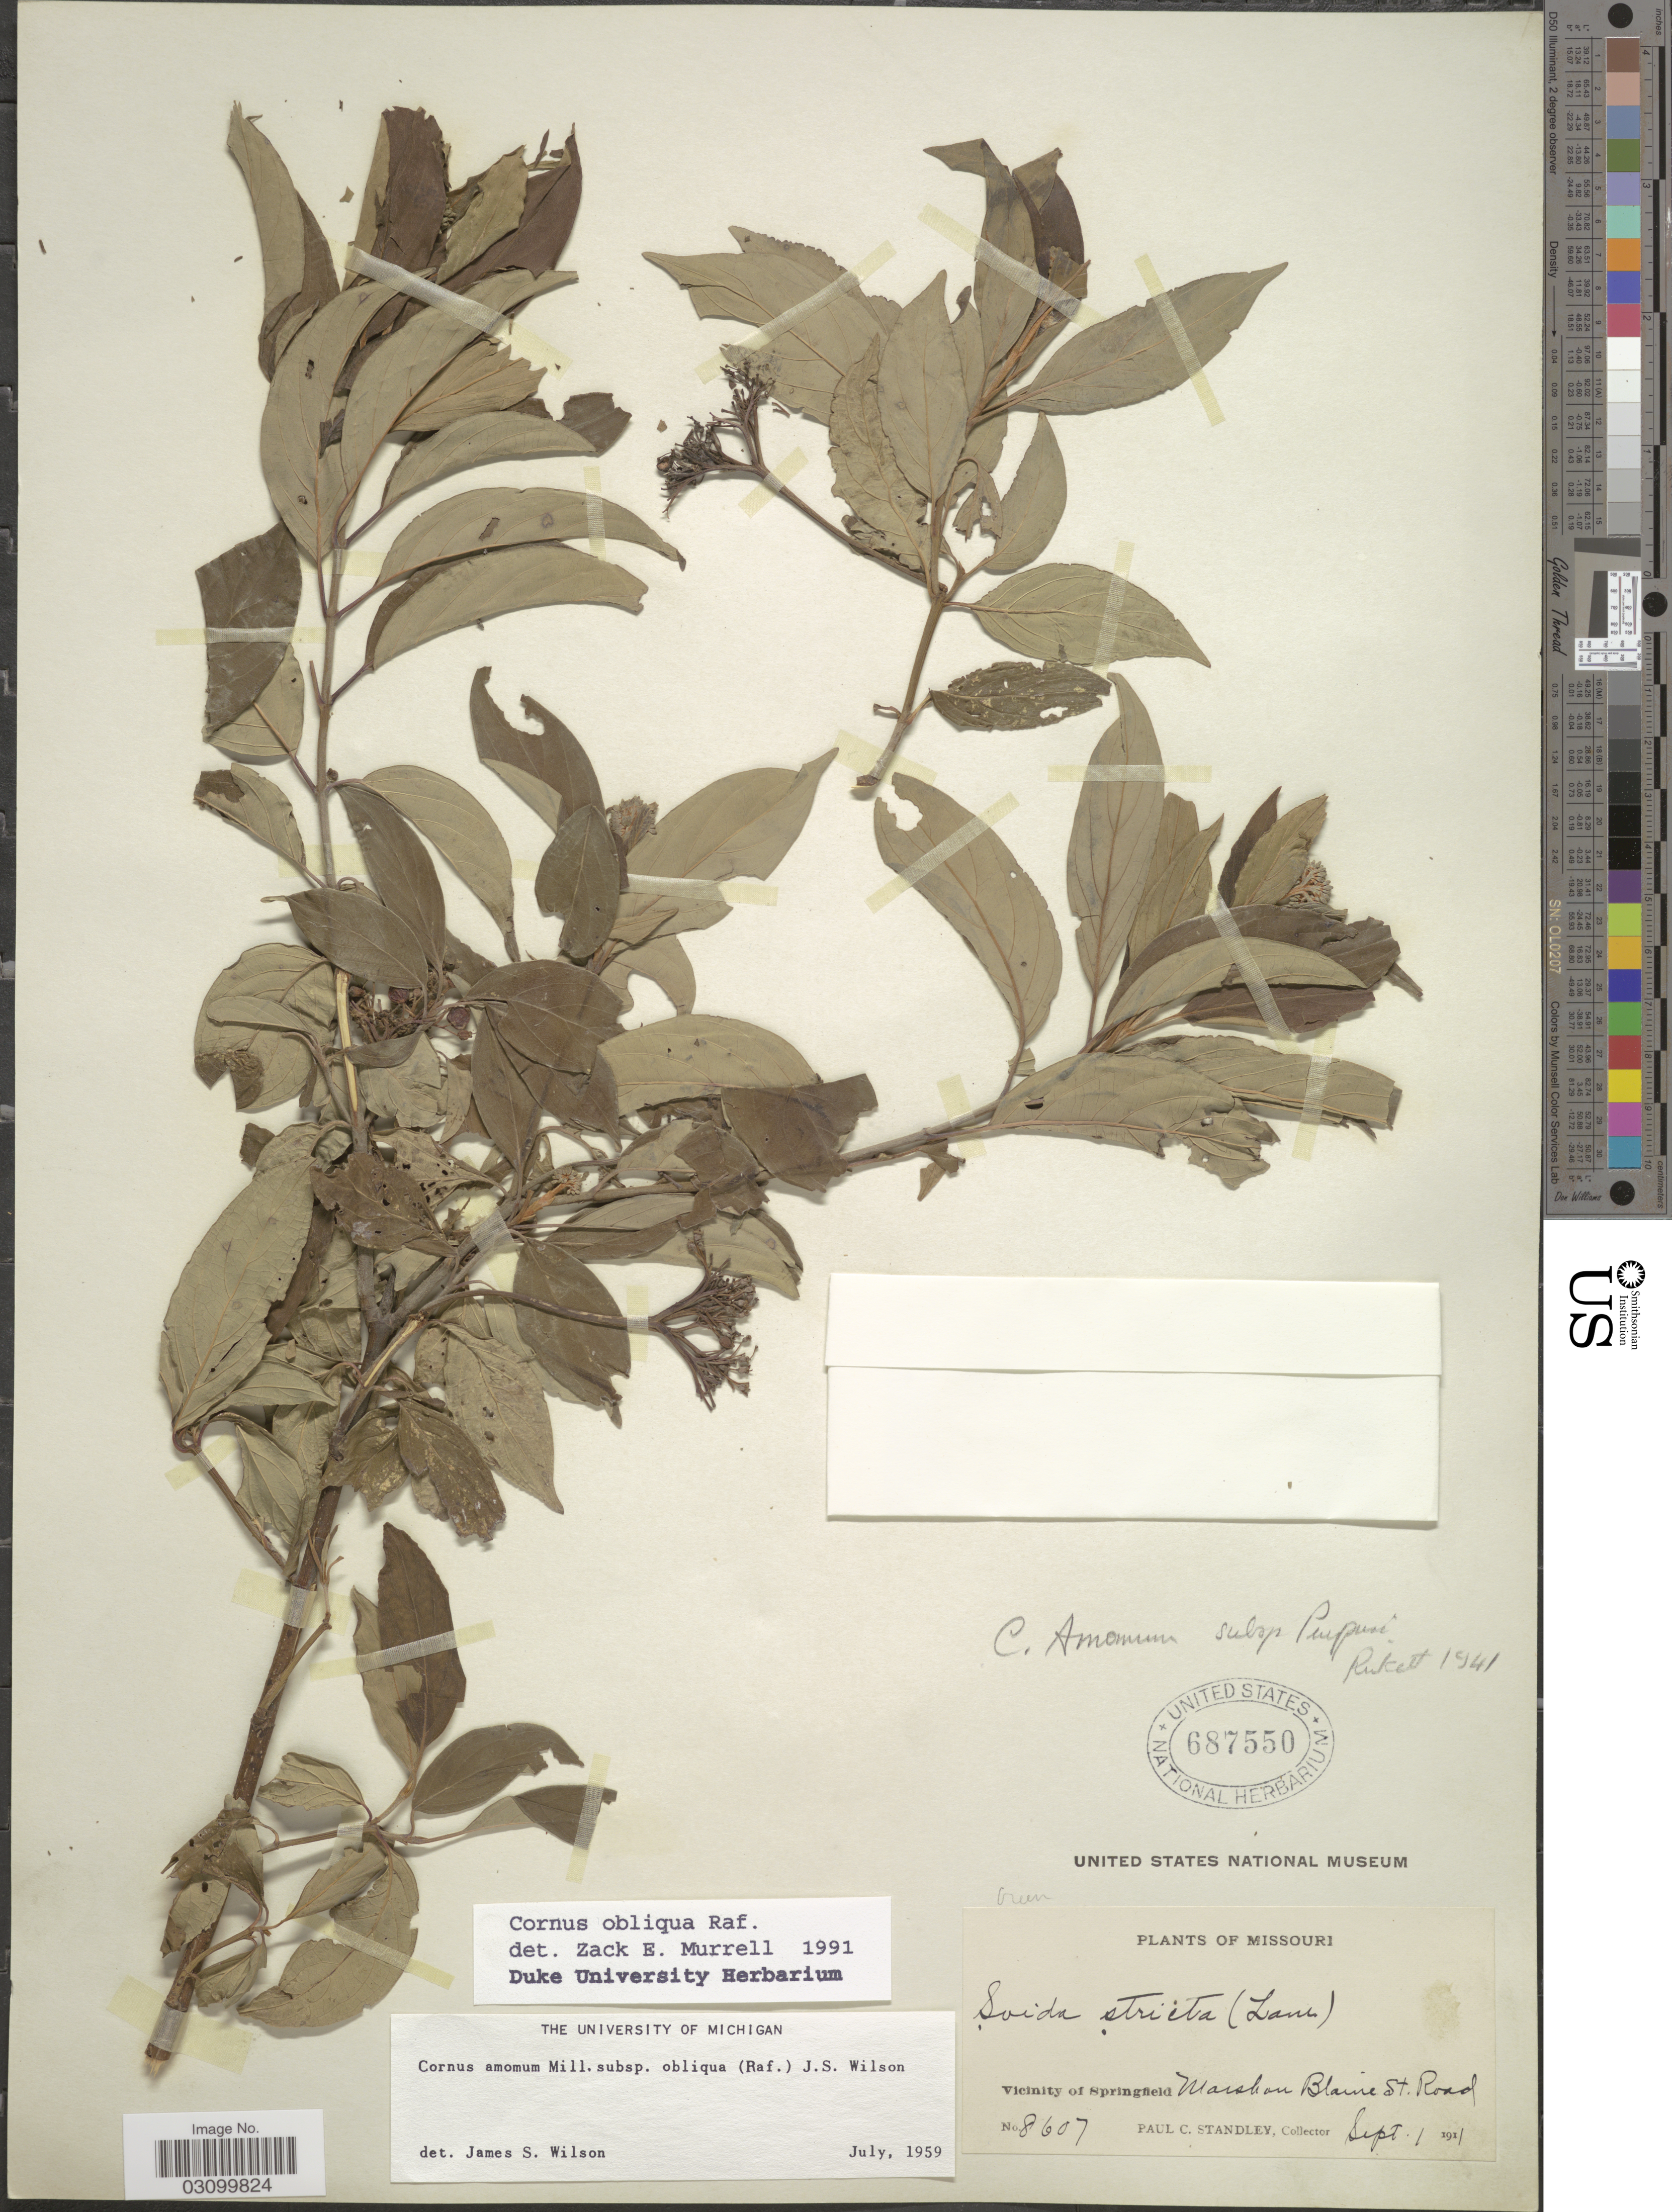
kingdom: Plantae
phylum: Tracheophyta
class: Magnoliopsida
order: Cornales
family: Cornaceae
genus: Cornus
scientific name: Cornus obliqua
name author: Raf.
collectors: P. C. Standley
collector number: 8607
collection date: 1911-09-01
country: United States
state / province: Missouri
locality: Vicinity of Springfield. Marsh on Blaine St. Road. Green.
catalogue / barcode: US 687550